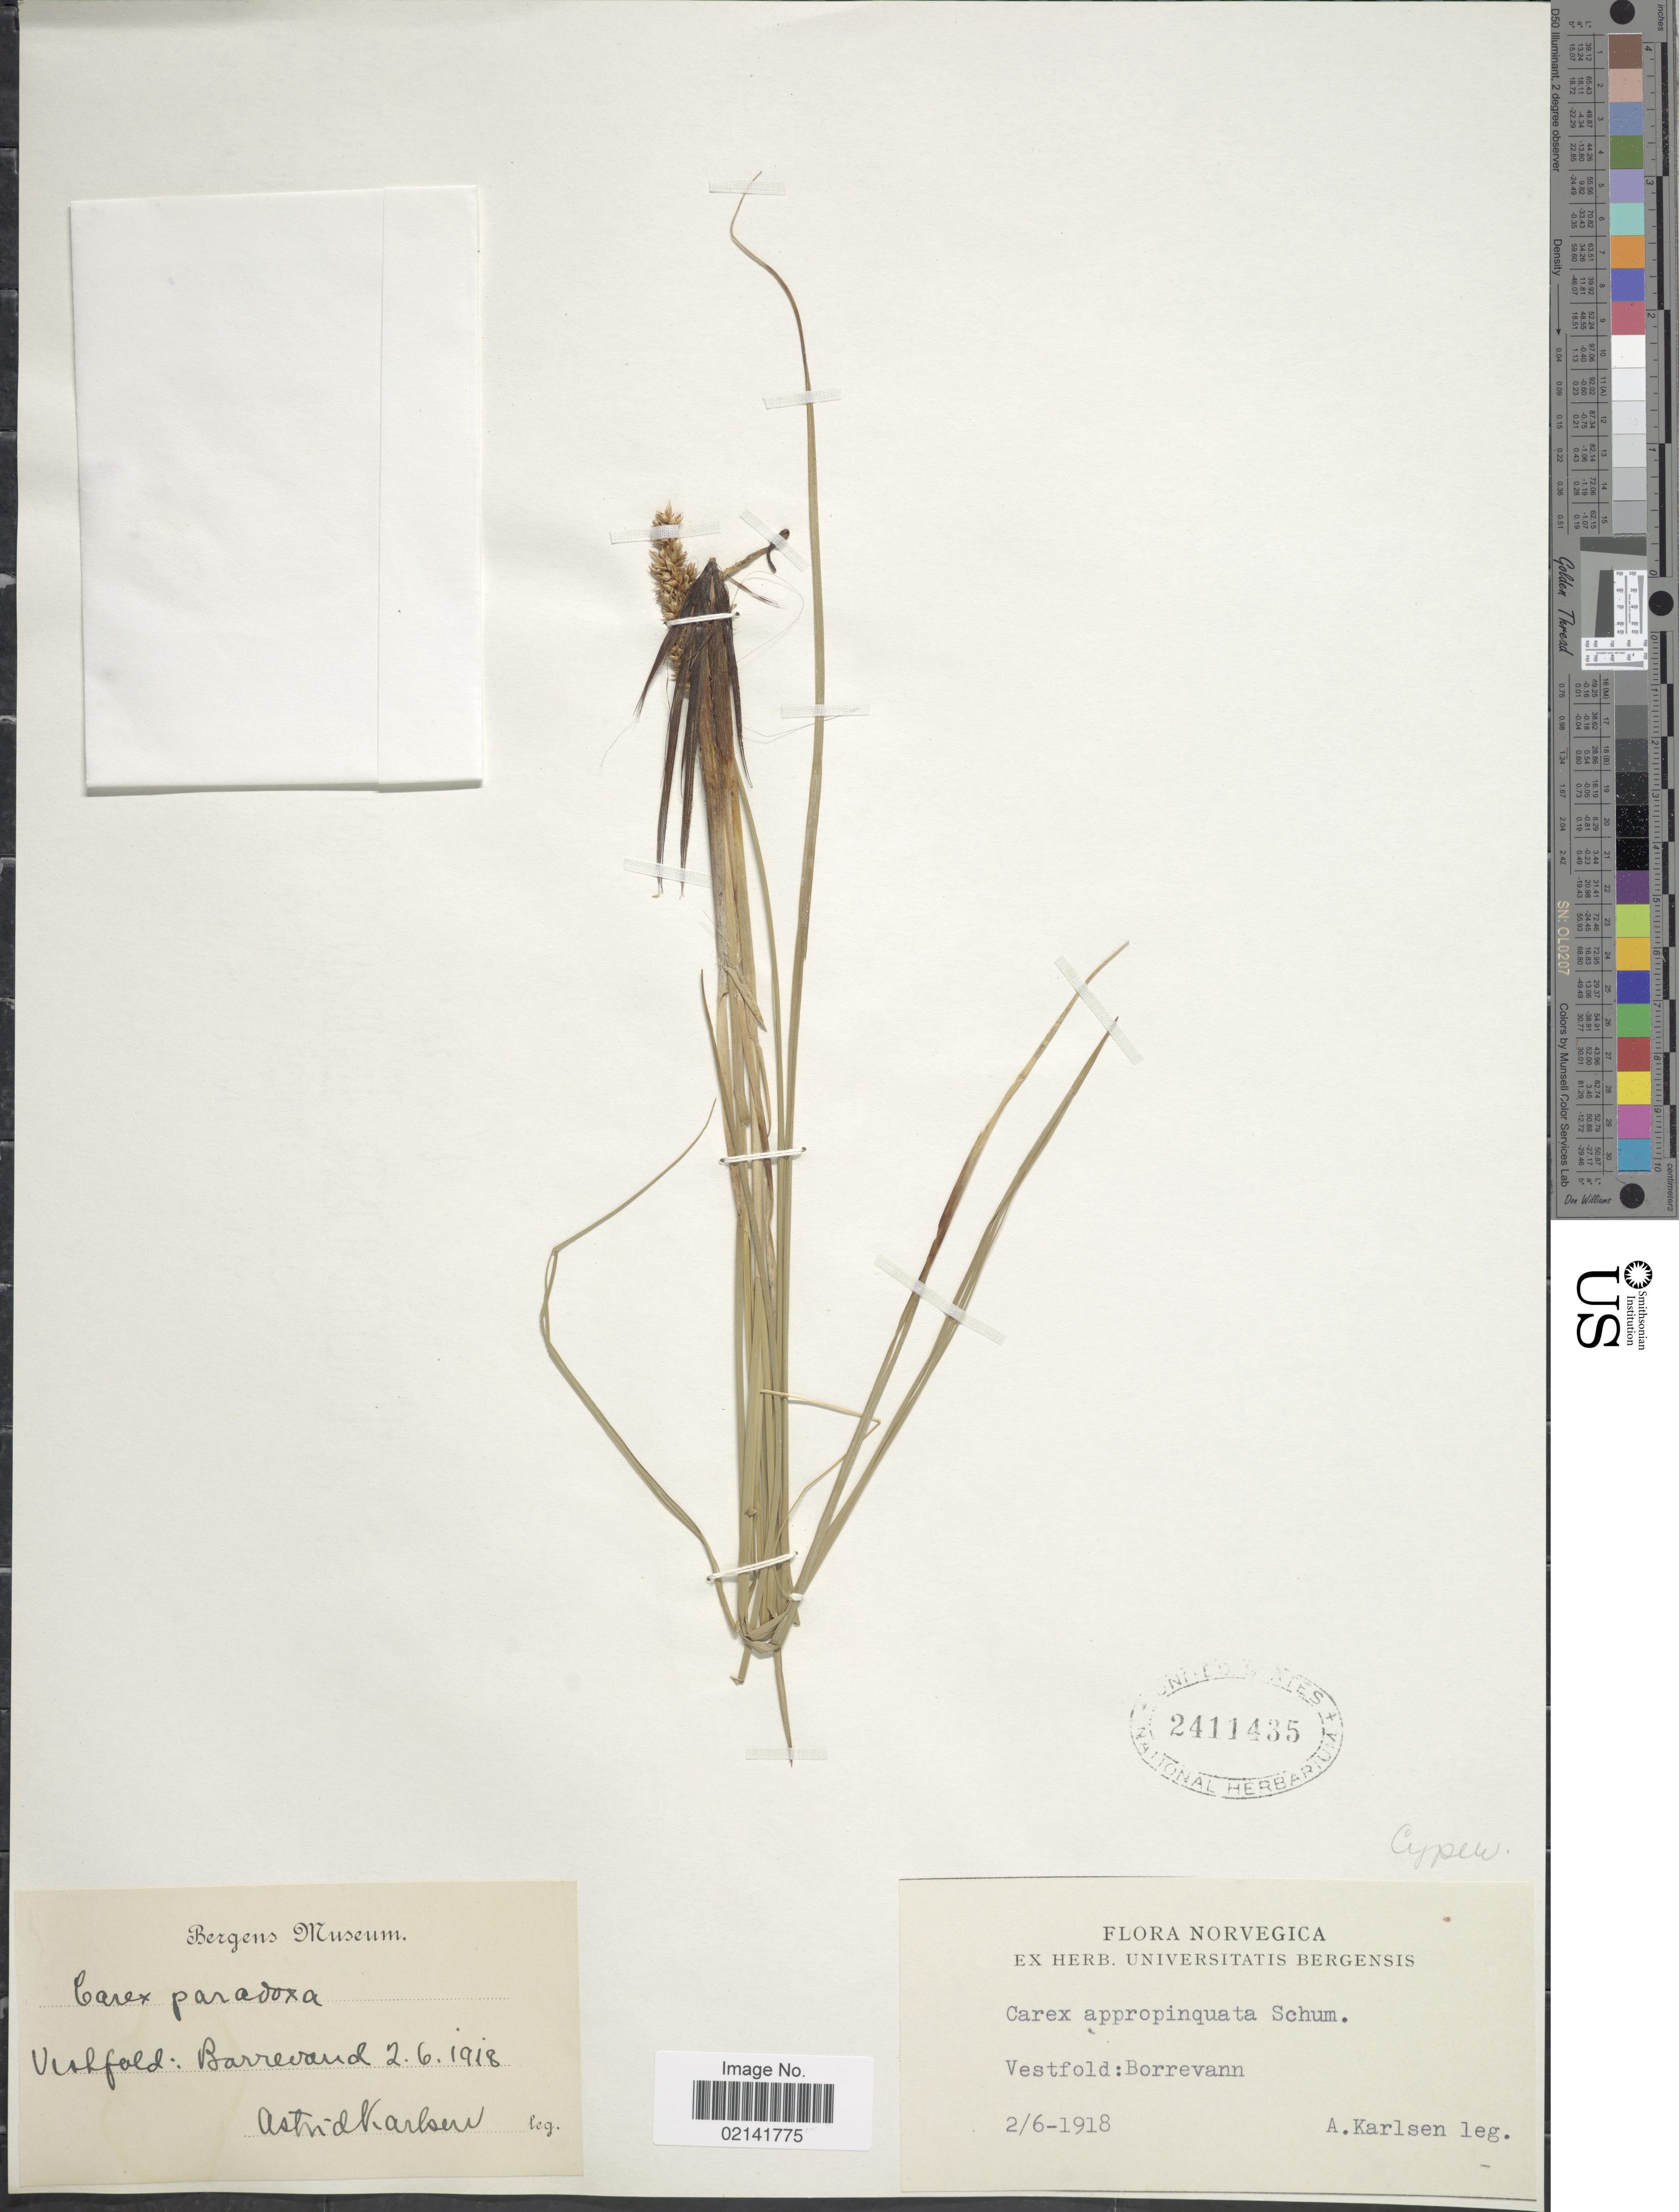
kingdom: Plantae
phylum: Tracheophyta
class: Liliopsida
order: Poales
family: Cyperaceae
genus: Carex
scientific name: Carex appropinquata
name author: Schumach.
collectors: A. Karlsen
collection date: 1918-06-02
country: Norway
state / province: Vestfold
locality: Norvegica. Borrevann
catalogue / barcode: US 2411435